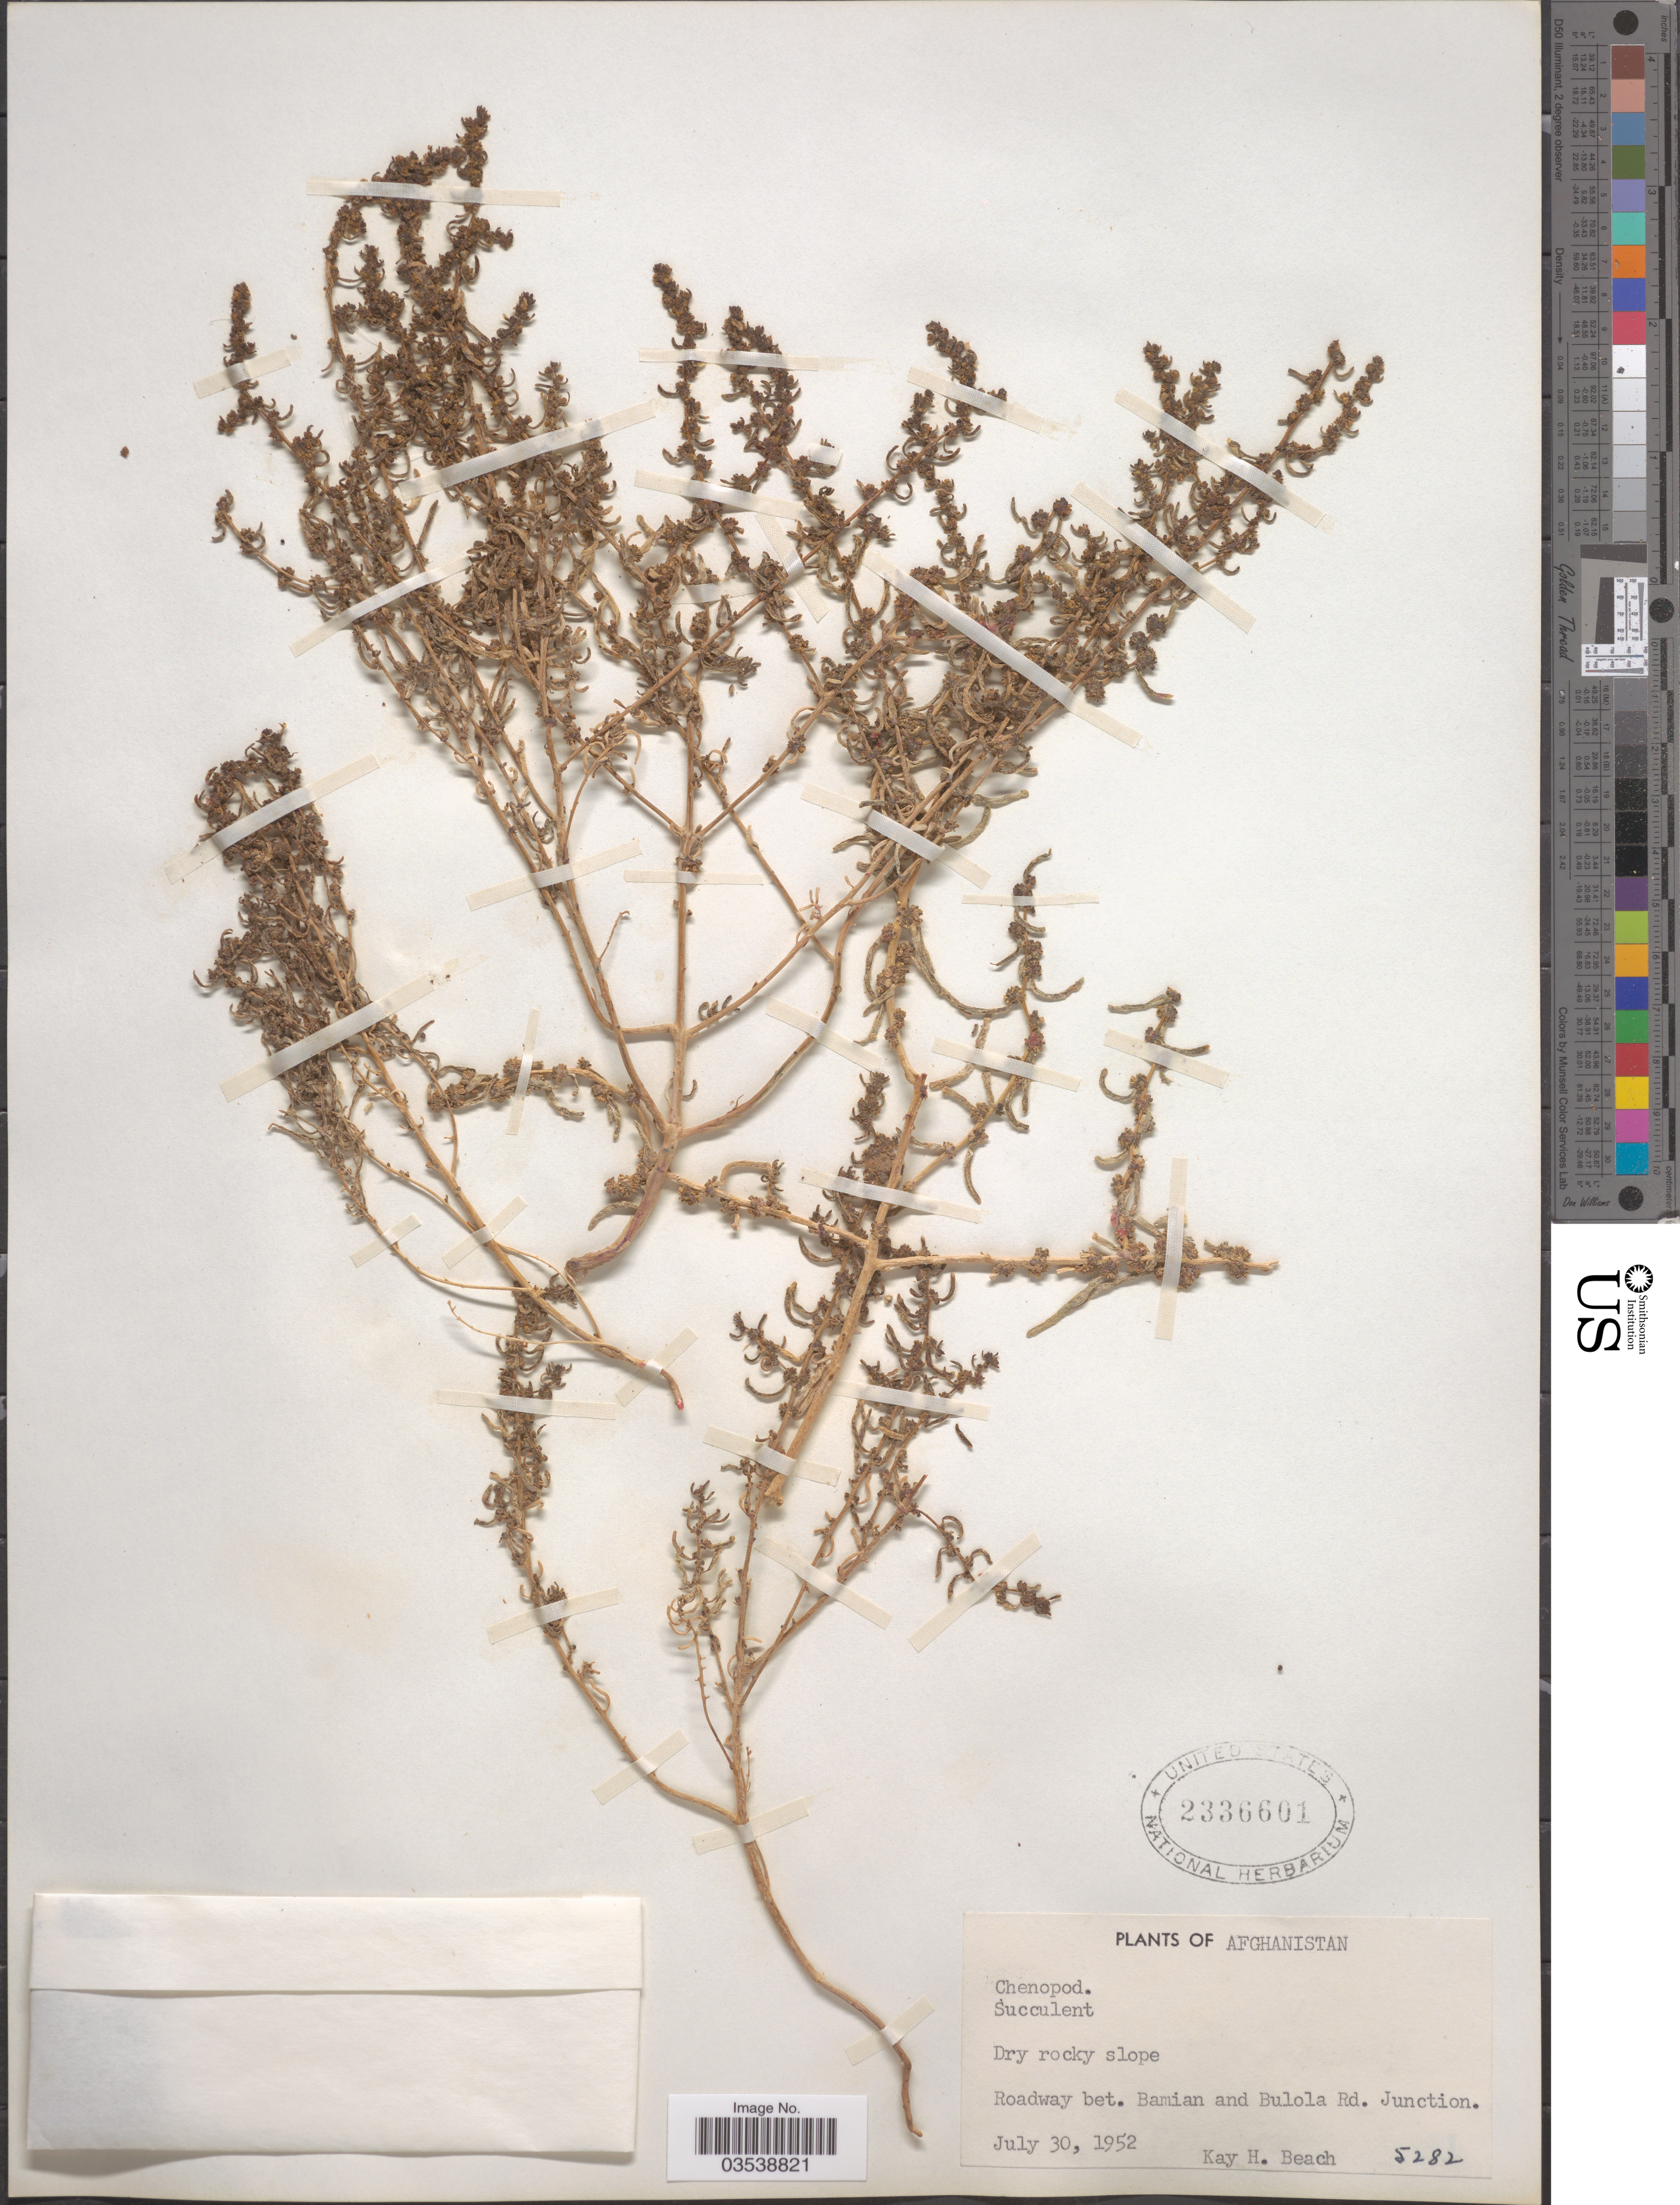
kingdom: Plantae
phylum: Tracheophyta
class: Magnoliopsida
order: Caryophyllales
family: Amaranthaceae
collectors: K. H. Beach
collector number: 5282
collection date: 1952-07-30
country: Afghanistan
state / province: Bamian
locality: Roadway bet. Bamian and Bulola Rd. Junction.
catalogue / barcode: US 2336601